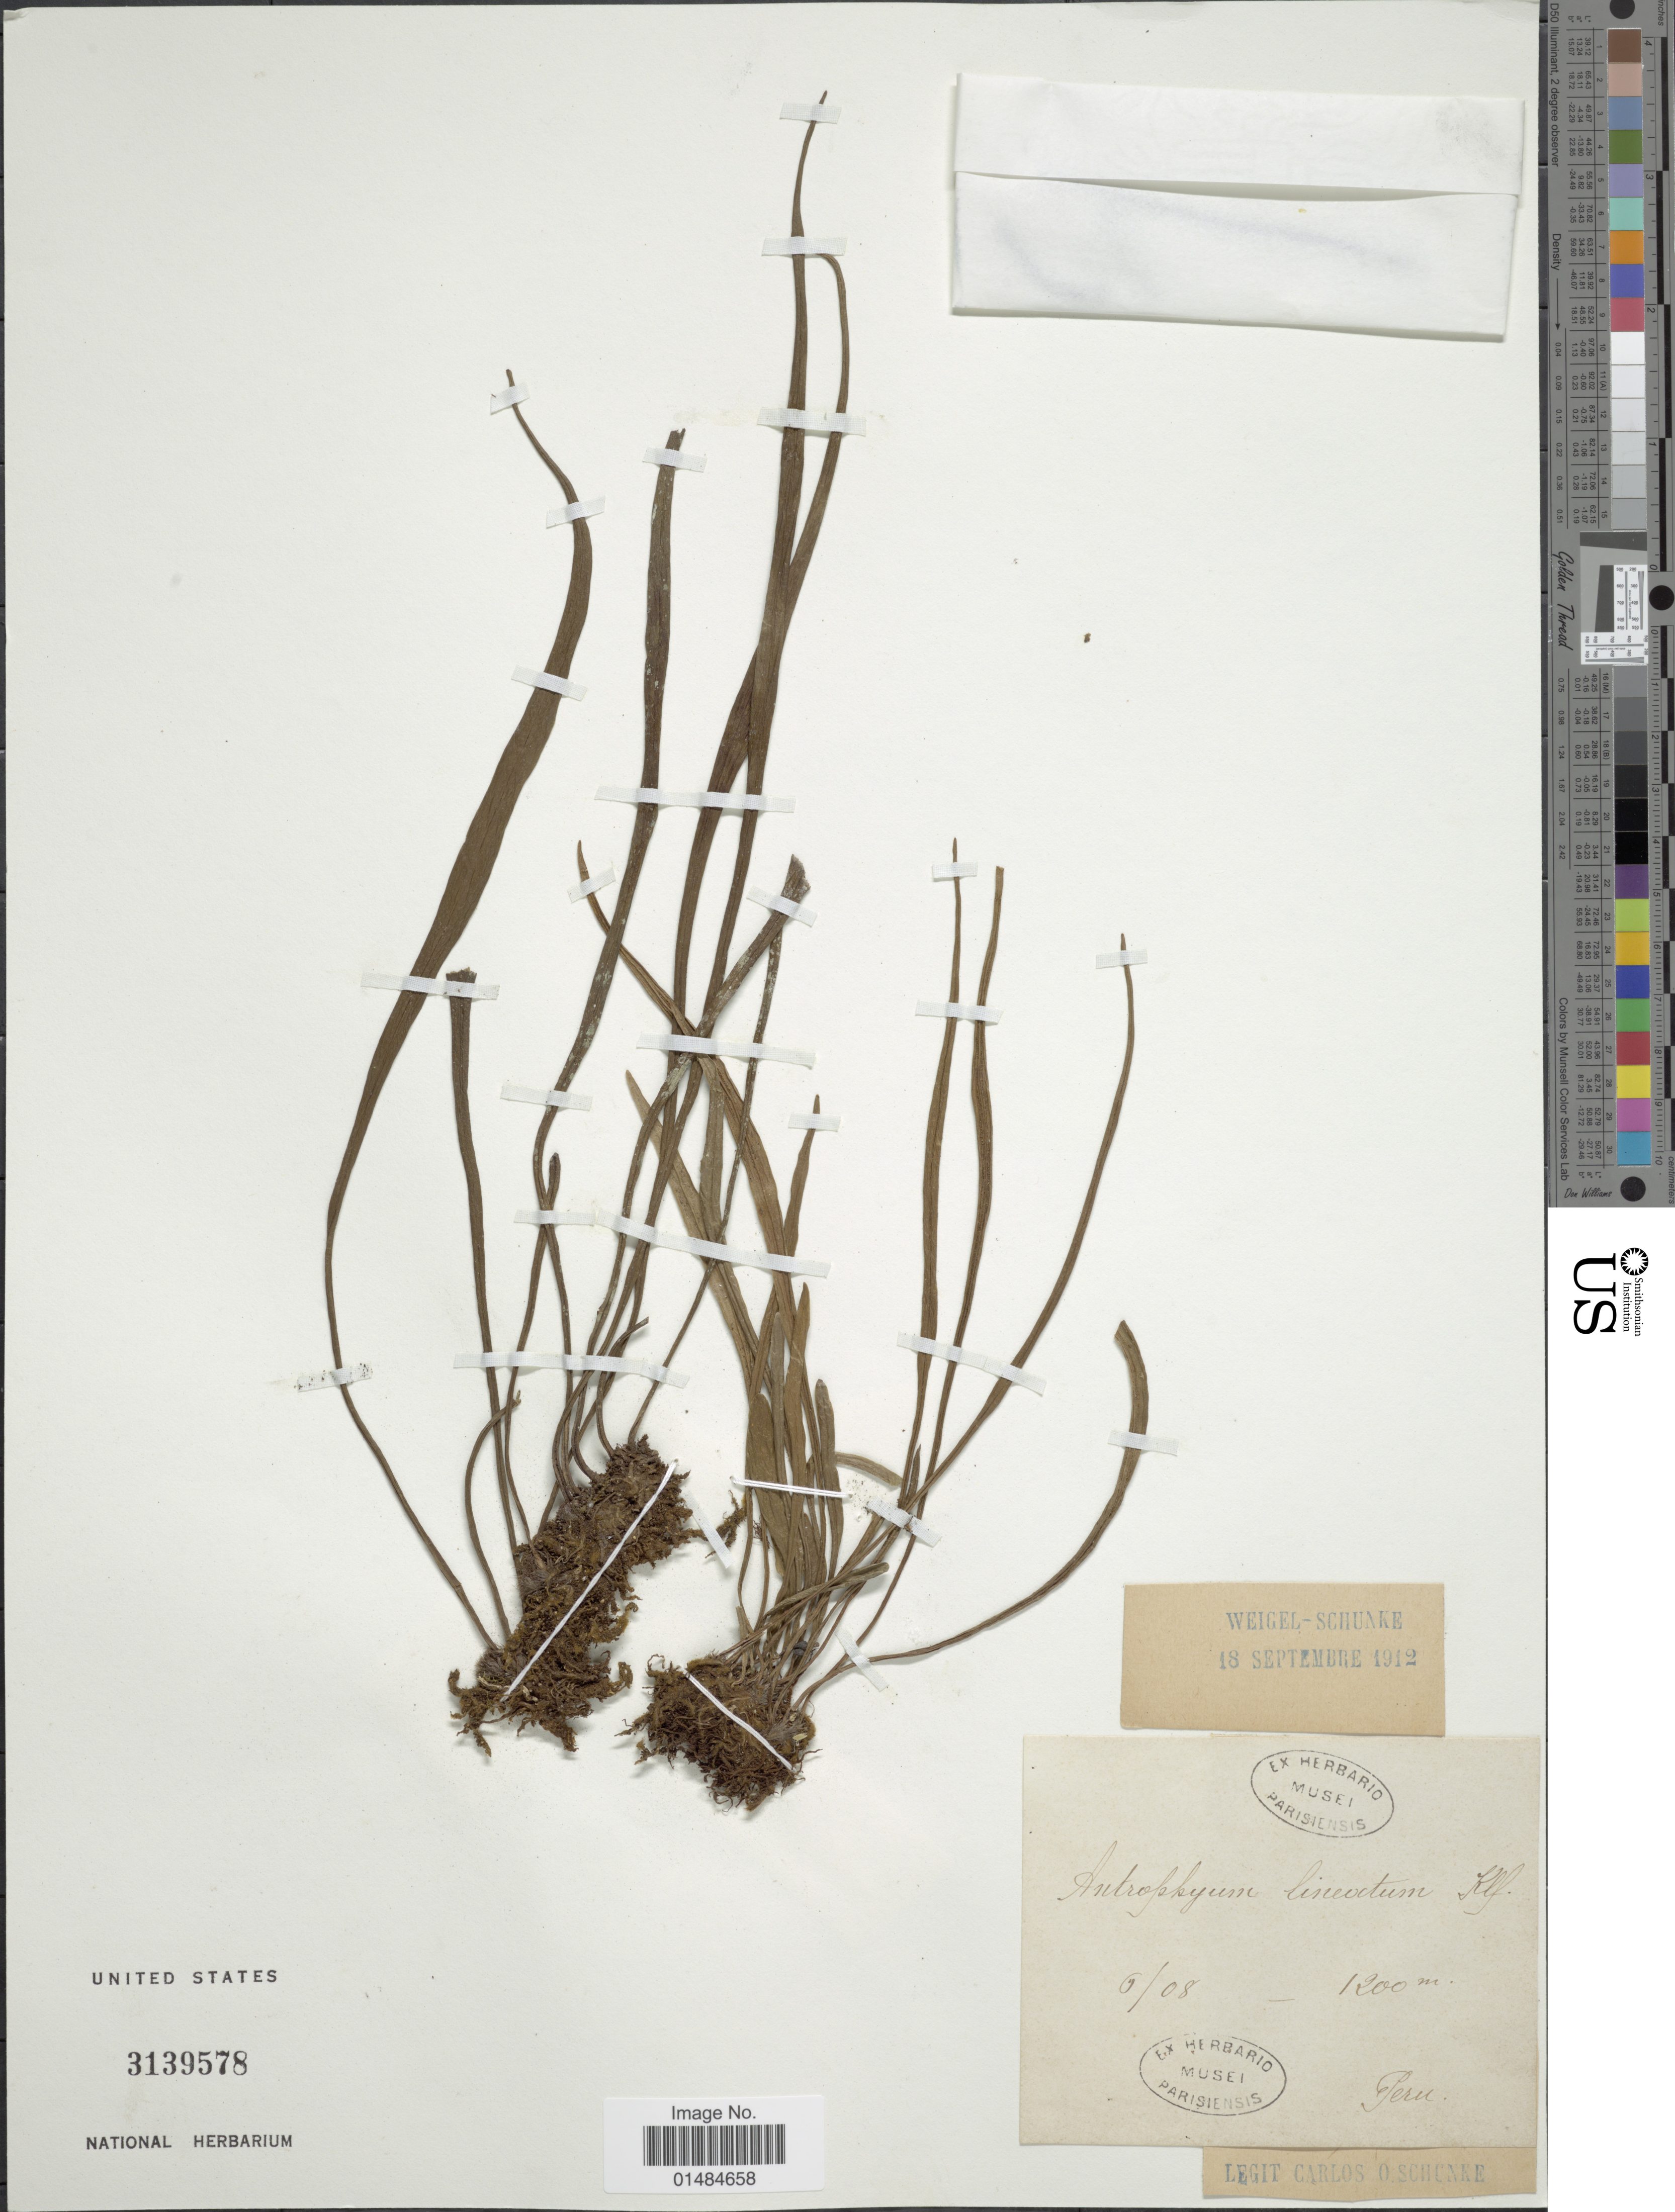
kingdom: Plantae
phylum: Tracheophyta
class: Polypodiopsida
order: Polypodiales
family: Pteridaceae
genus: Polytaenium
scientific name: Polytaenium lineatum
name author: (Sw.) J. Sm.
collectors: C. Schunke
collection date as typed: Transcribed d/m/y: /6/8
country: Peru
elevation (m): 1200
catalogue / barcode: US 3139578